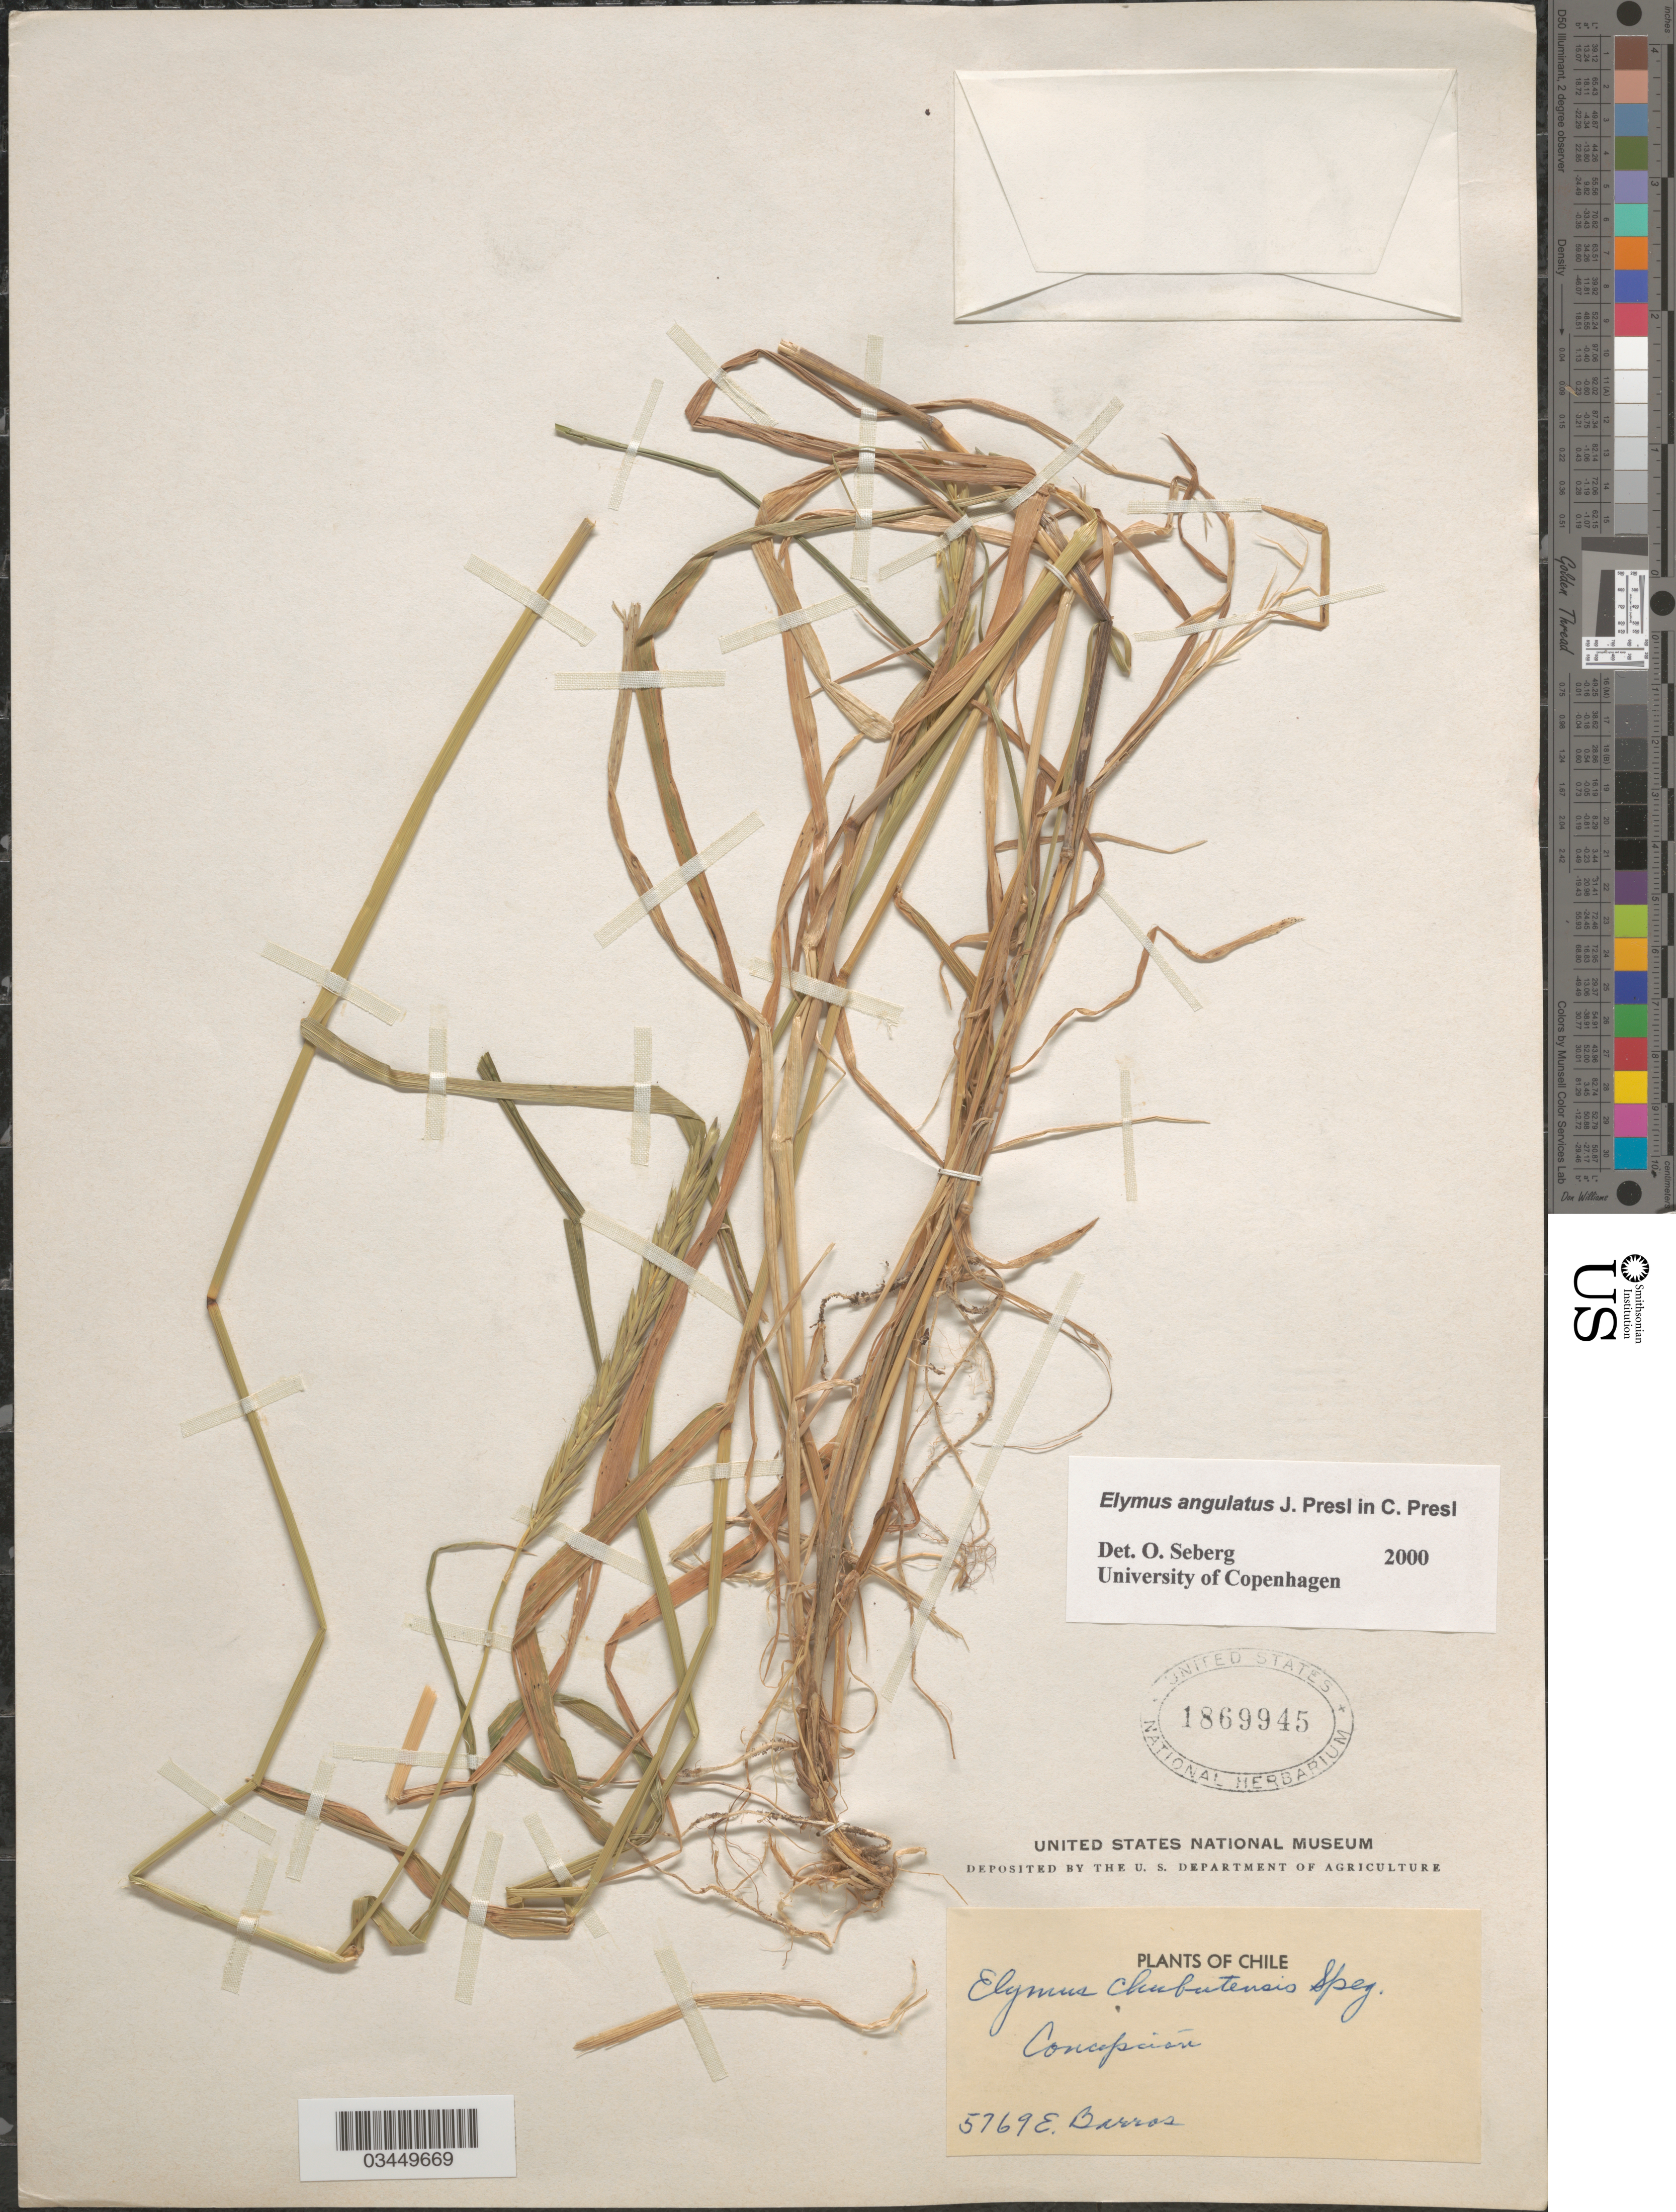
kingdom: Plantae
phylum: Tracheophyta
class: Liliopsida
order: Poales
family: Poaceae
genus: Elymus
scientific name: Elymus angulatus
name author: J. Presl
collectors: E. Barros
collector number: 5769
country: Chile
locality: Concepción.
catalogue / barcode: US 1869945